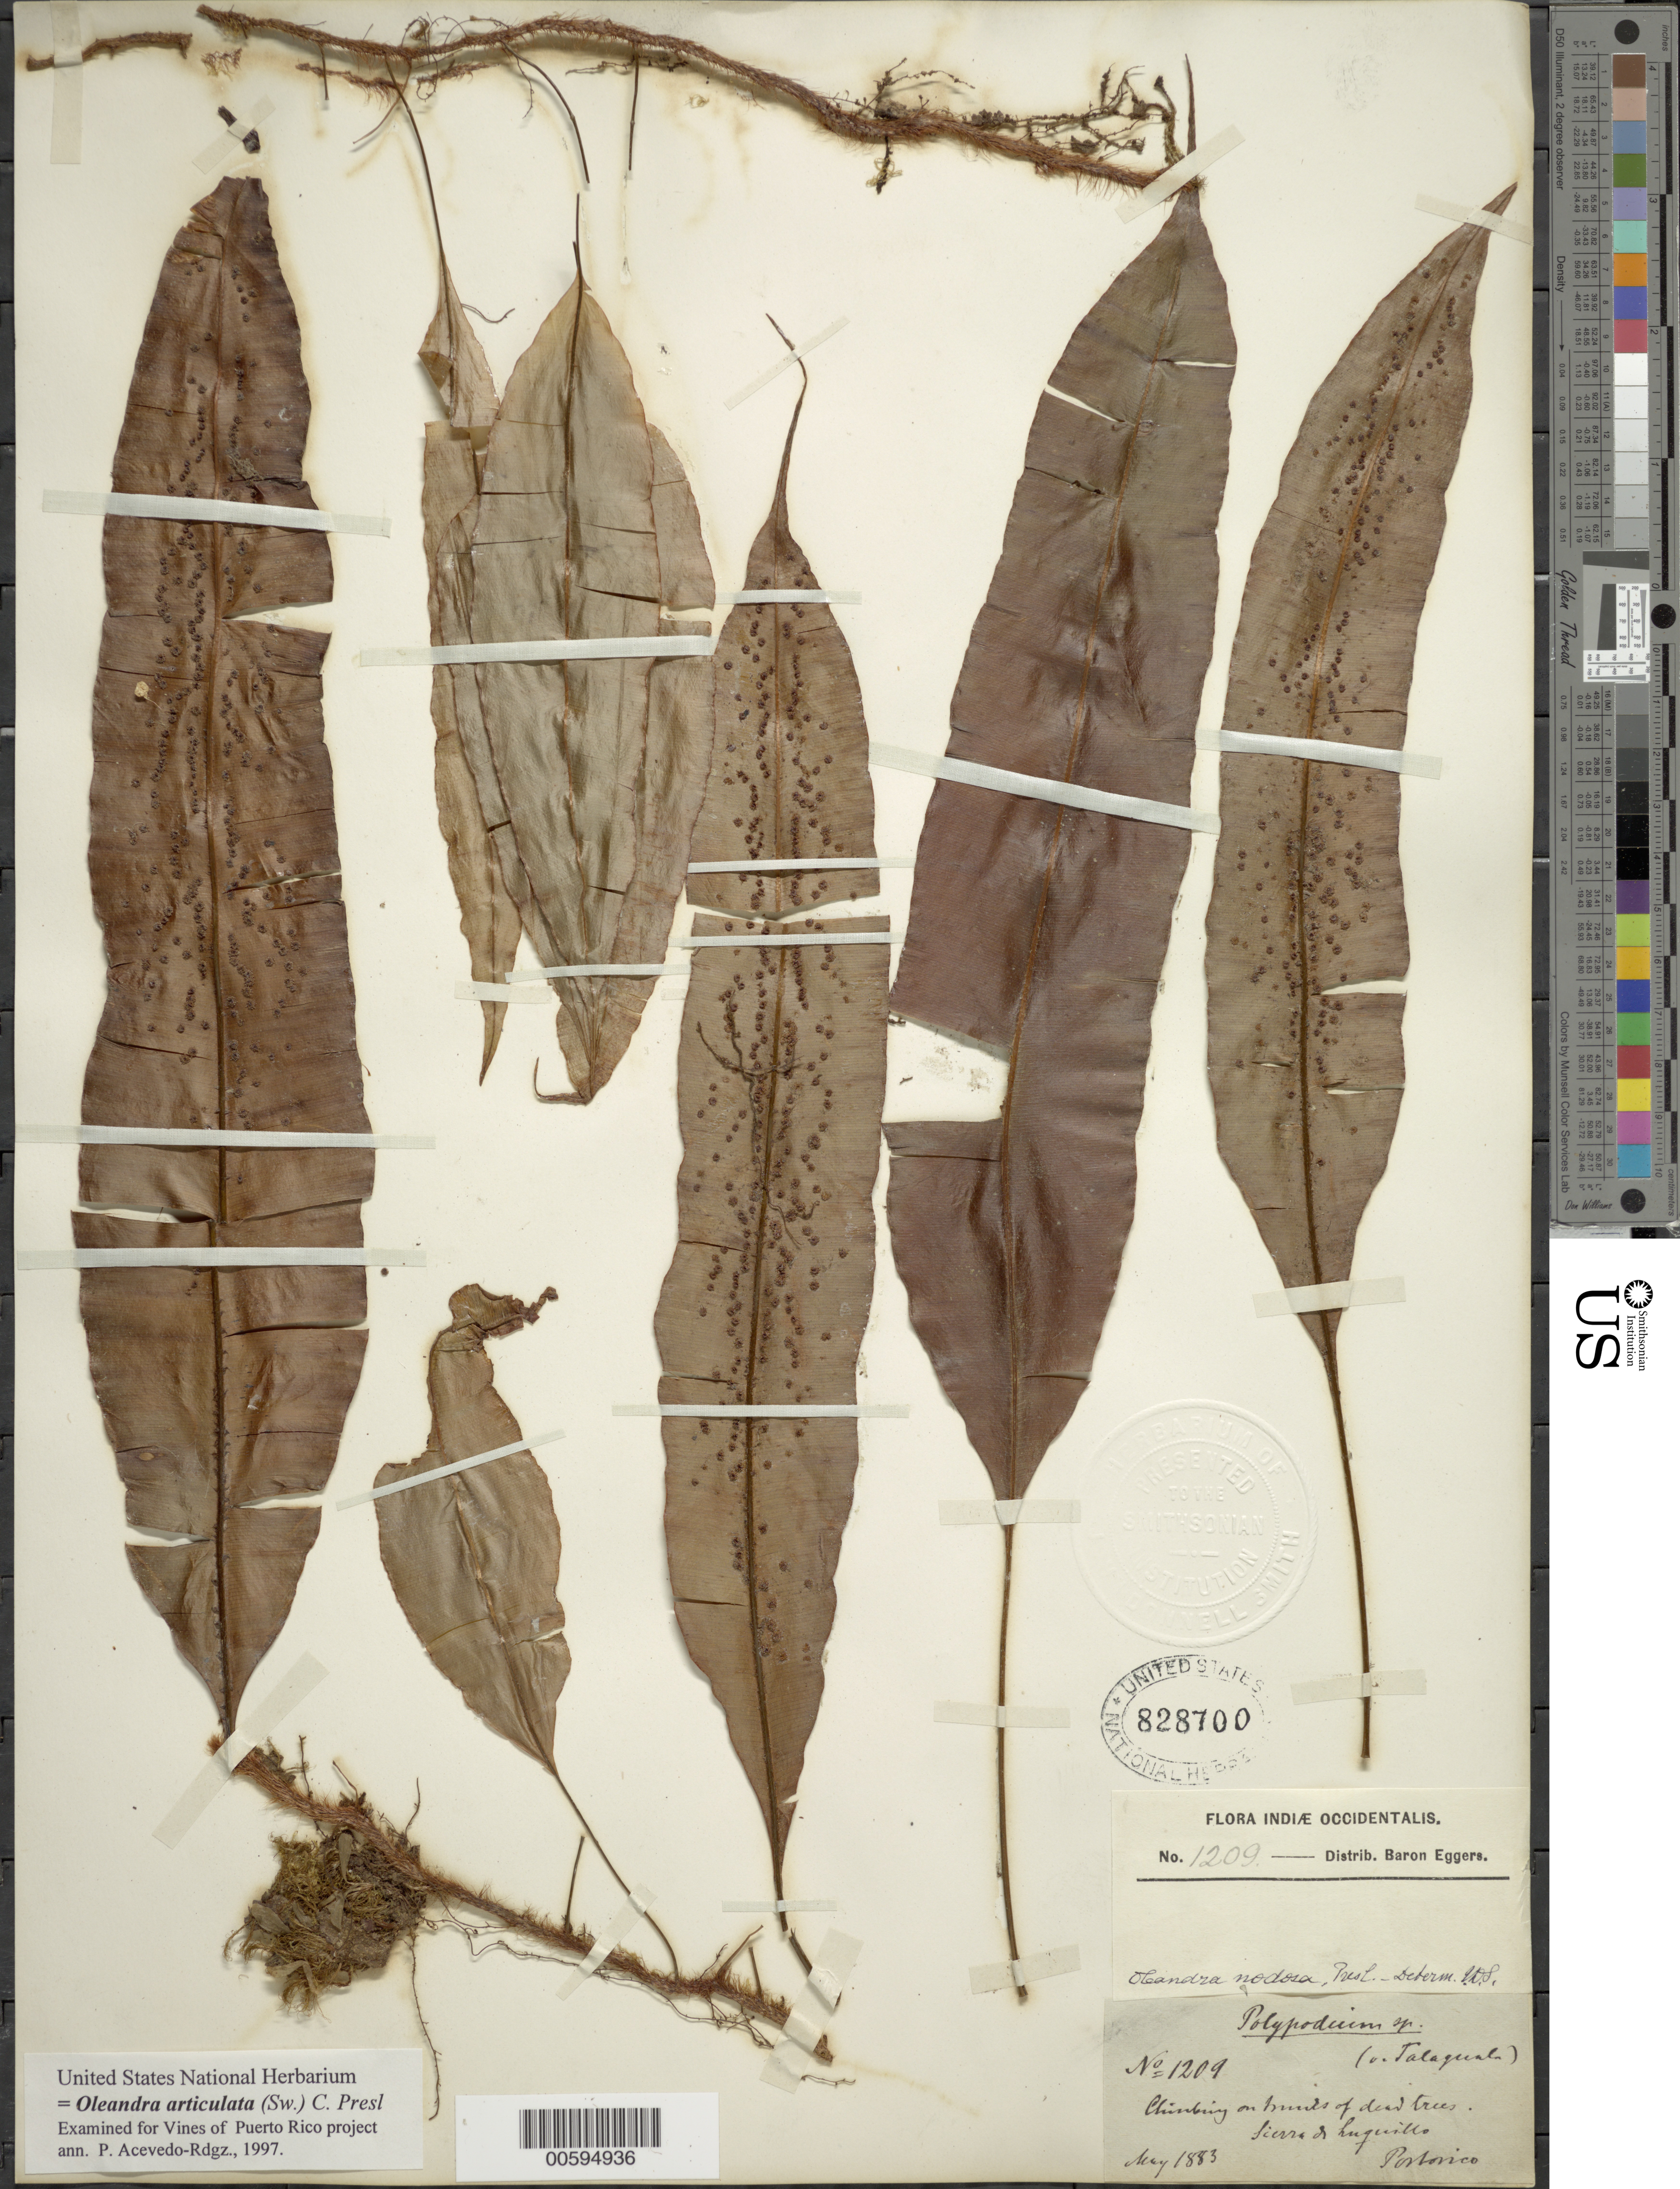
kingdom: Plantae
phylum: Tracheophyta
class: Polypodiopsida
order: Polypodiales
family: Oleandraceae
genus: Oleandra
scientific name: Oleandra articulata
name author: (Sw.) C. Presl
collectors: H. F. A. von Eggers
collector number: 1209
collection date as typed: May 1883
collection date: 1883-05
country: Puerto Rico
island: Greater Antilles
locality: Sierra de Luquillo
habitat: Climbing on humis of dead trees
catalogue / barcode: US 828700